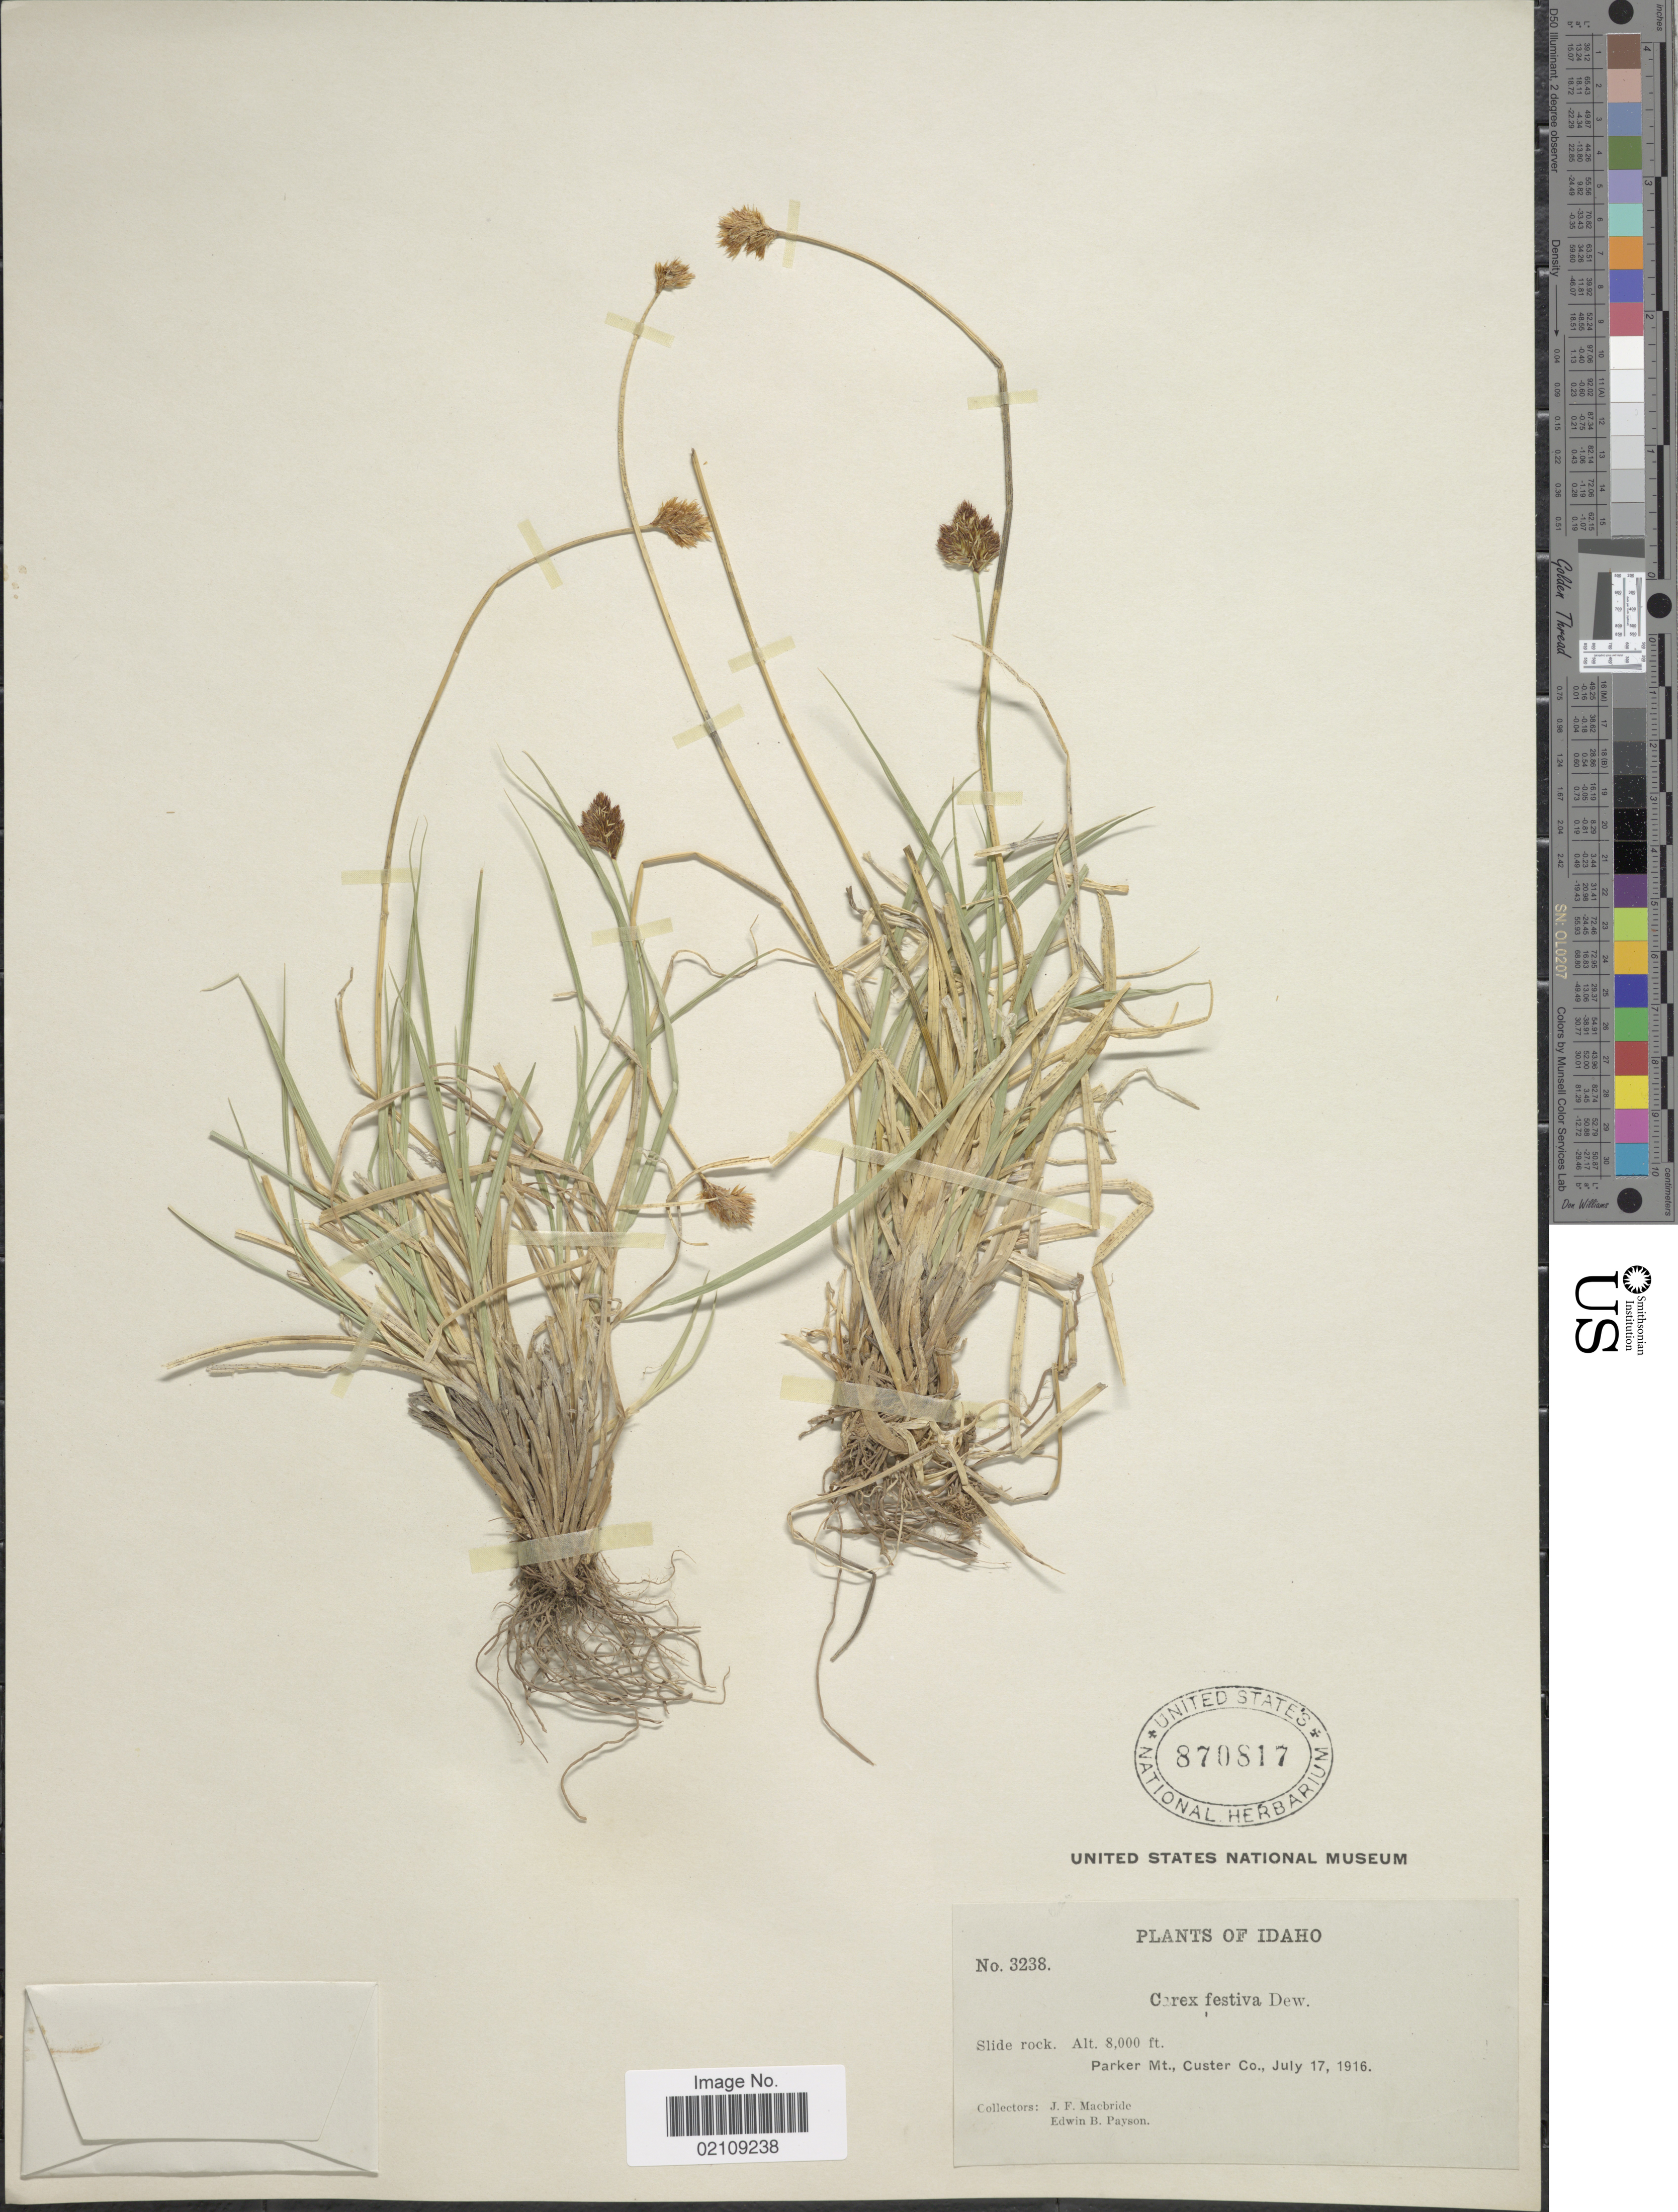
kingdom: Plantae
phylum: Tracheophyta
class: Liliopsida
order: Poales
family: Cyperaceae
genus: Carex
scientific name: Carex sp.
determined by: Strong, Mark T., (BOT), Smithsonian Institution - National Museum of Natural History (UNITED STATES)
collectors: J. F. Macbride & E. B. Payson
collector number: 3238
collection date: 1916-07-17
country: United States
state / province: Idaho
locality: Slide rock, Parker Mt., Custer Co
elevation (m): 2438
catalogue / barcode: US 870817